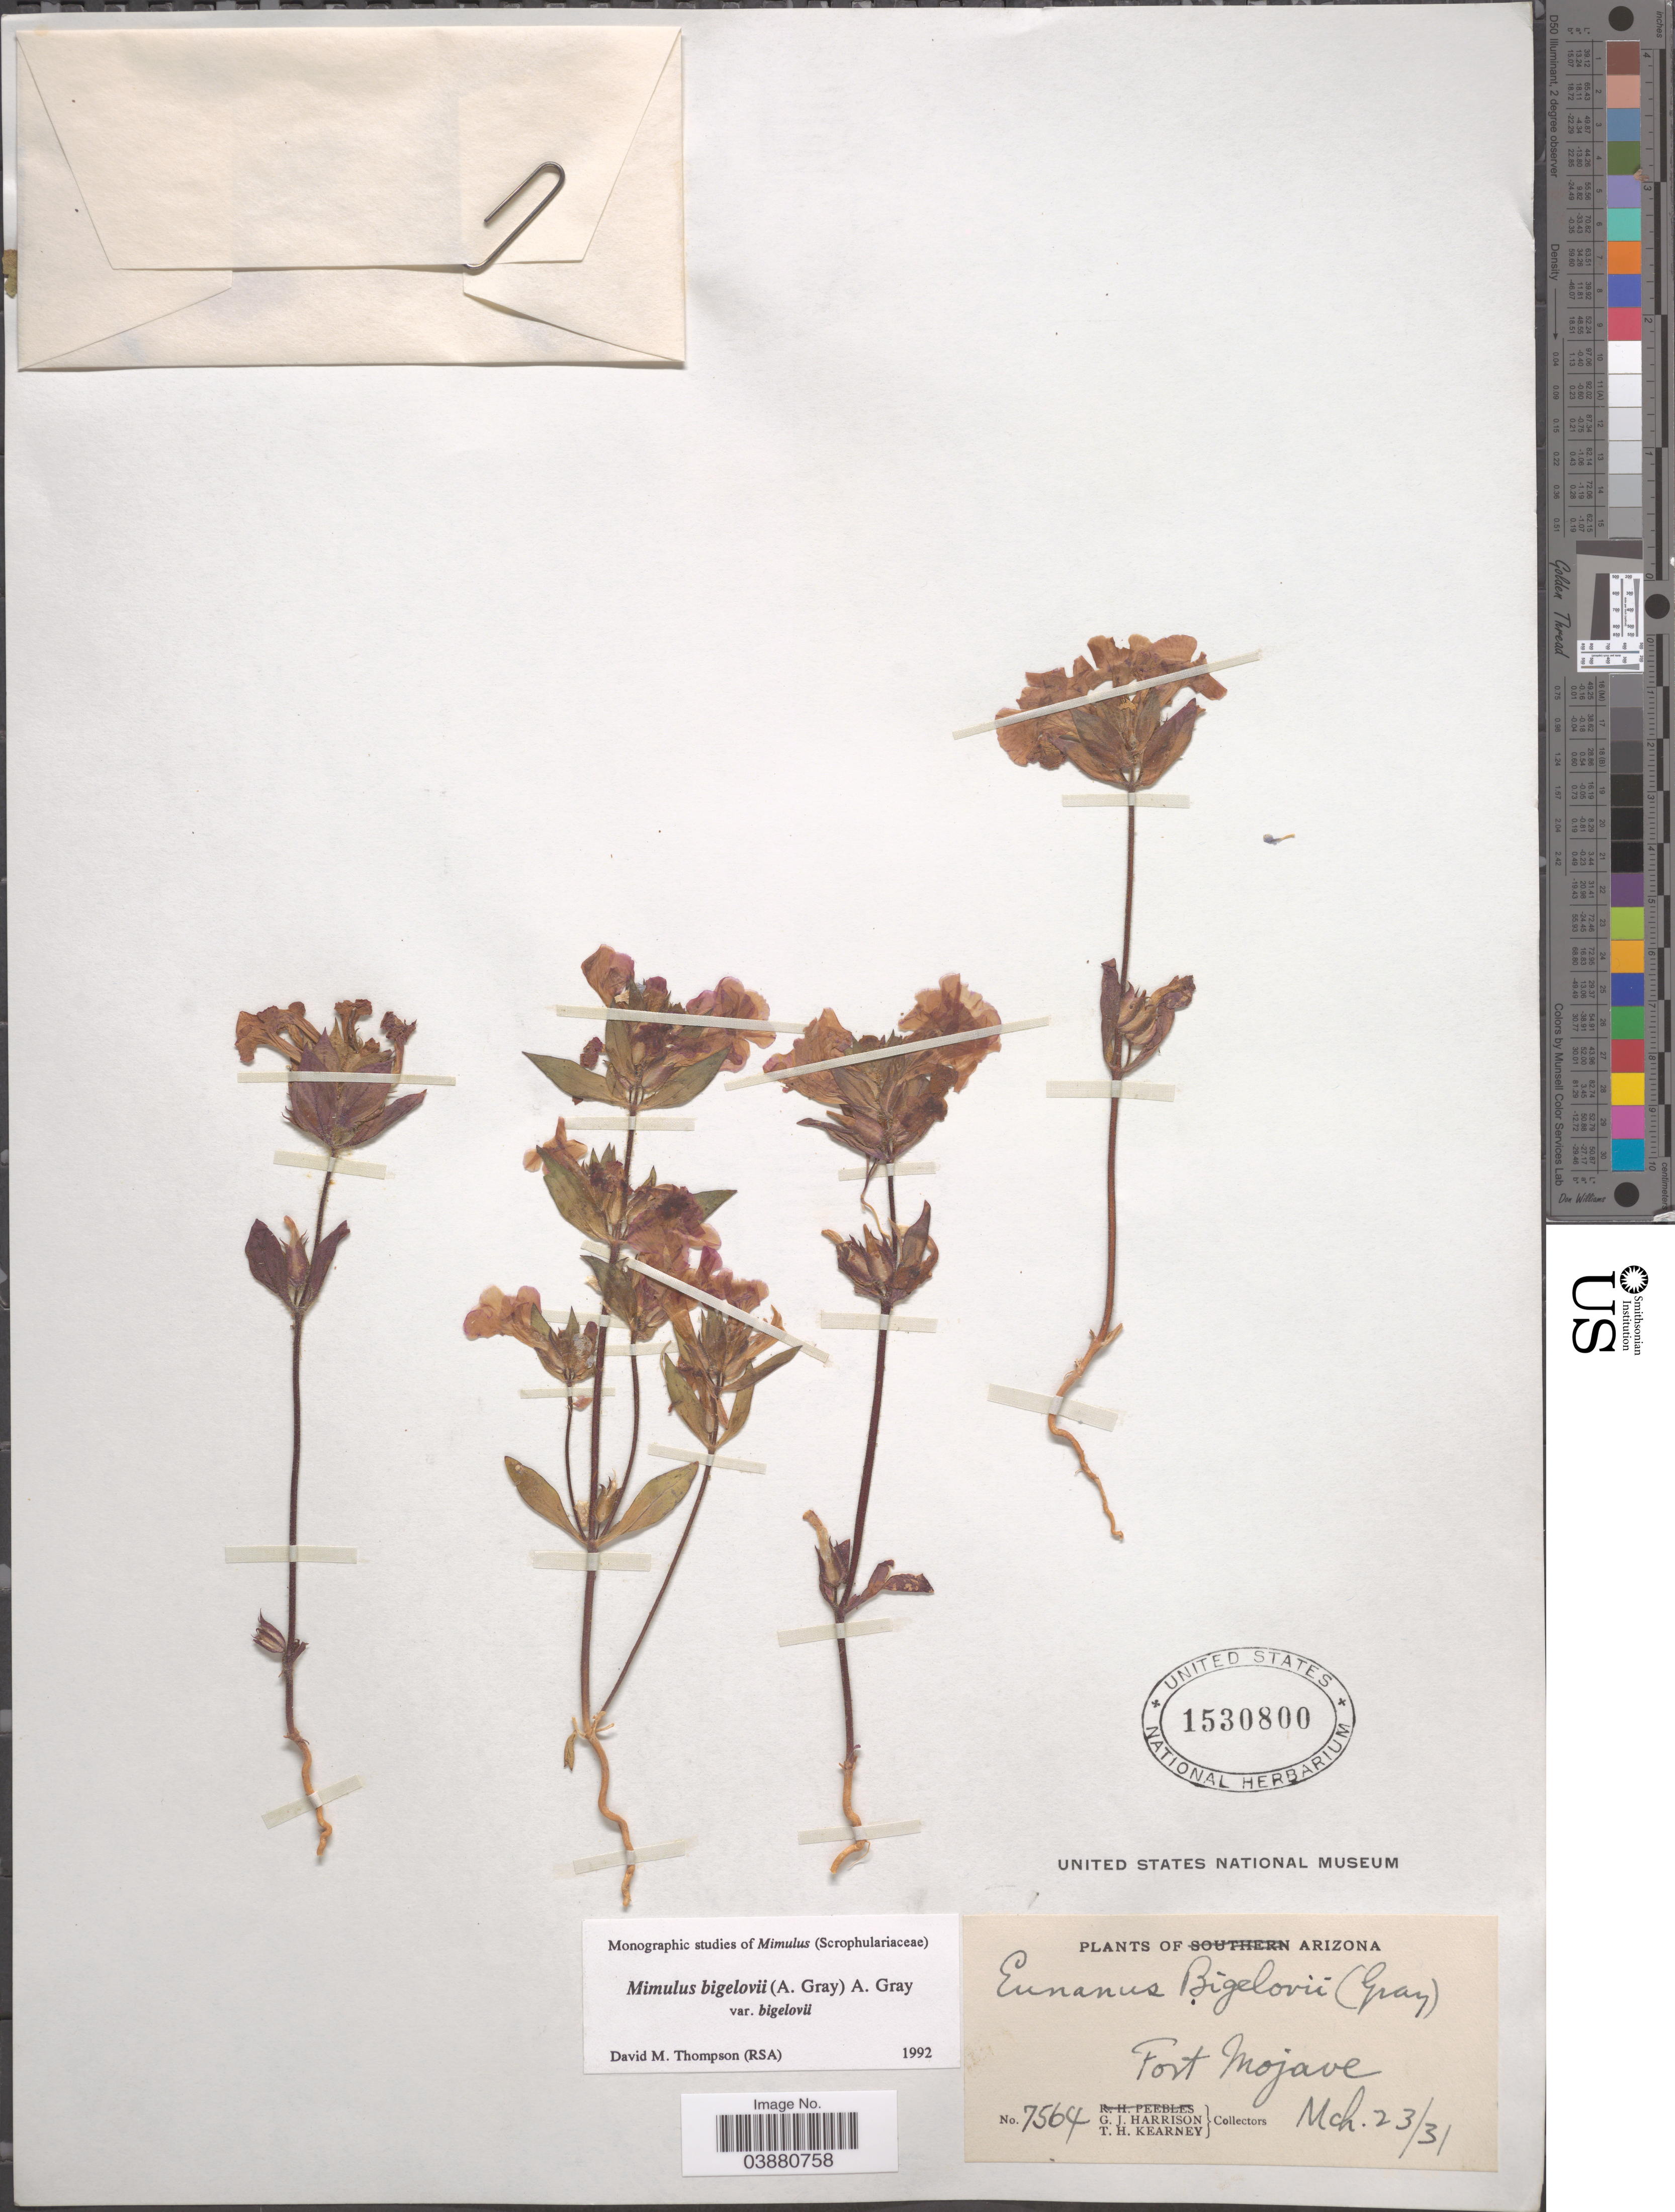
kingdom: Plantae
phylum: Tracheophyta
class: Magnoliopsida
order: Lamiales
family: Phrymaceae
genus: Mimulus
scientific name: Mimulus bigelovii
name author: (A. Gray) G.L. Nesom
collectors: G. J. Harrison & T. H. Kearney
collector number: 7564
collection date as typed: Transcribed d/m/y: 23/3/31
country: United States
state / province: Arizona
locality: Fort Mojave.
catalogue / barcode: US 1530800